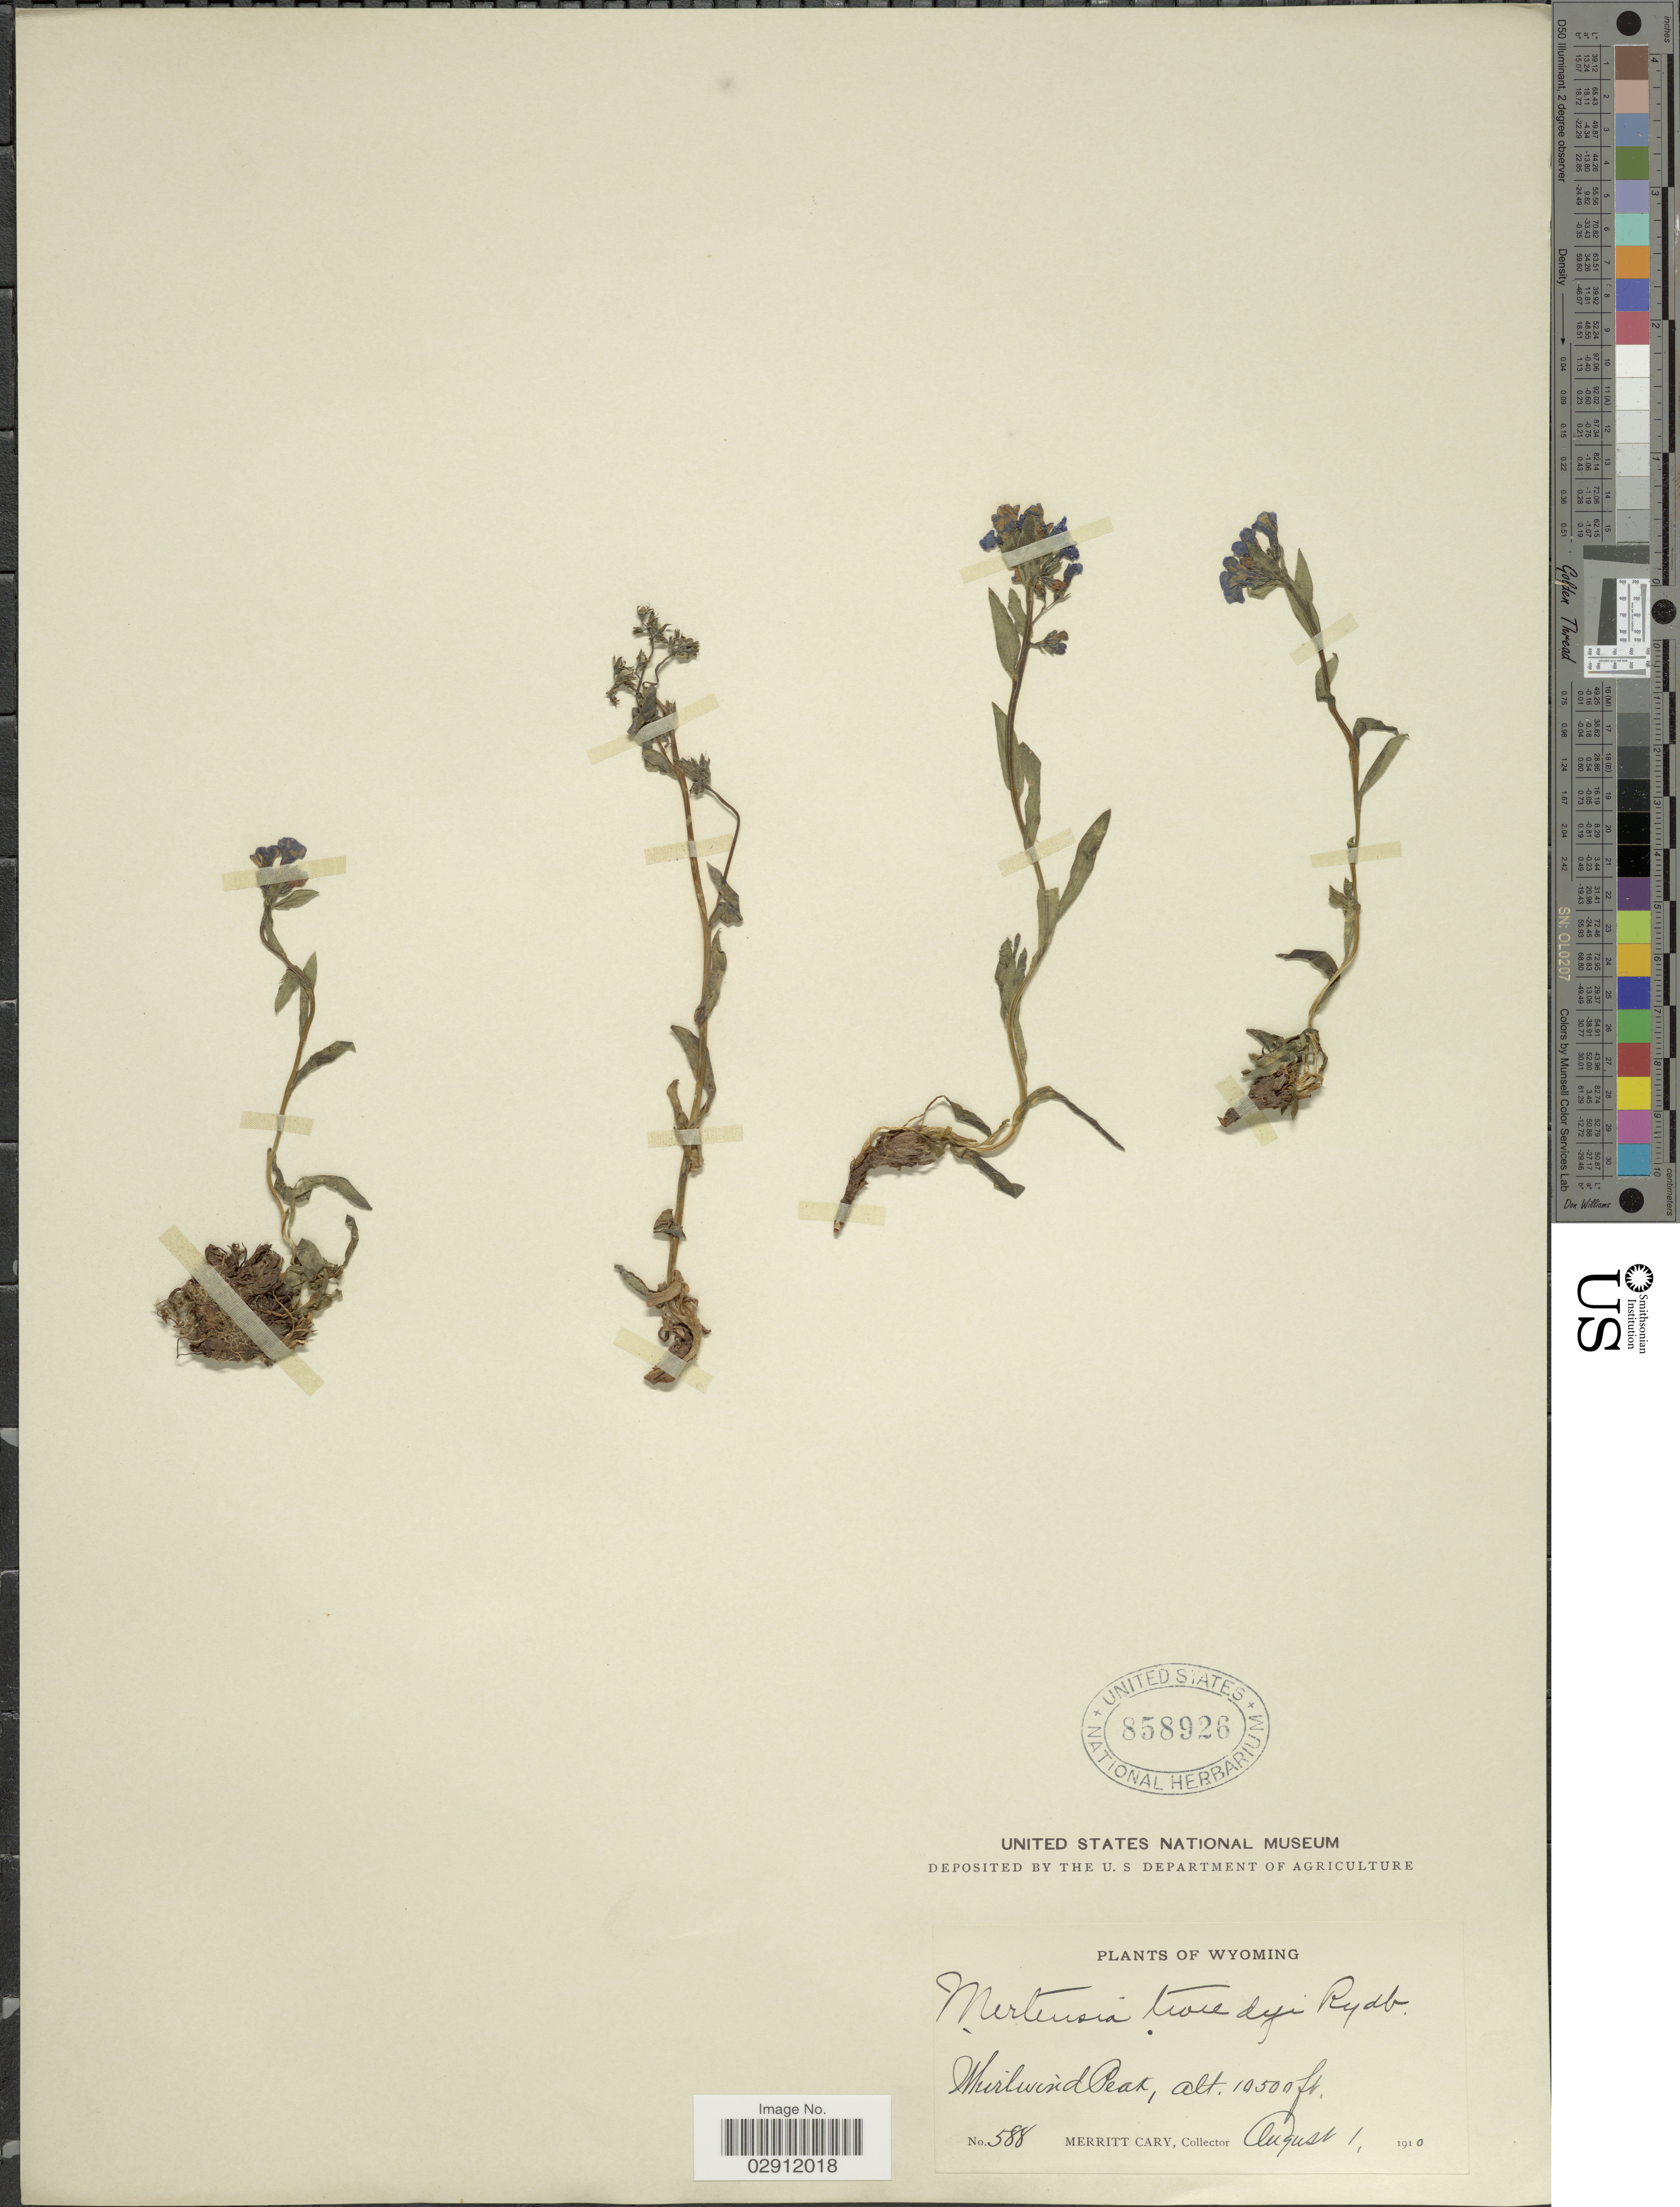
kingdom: Plantae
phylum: Tracheophyta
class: Magnoliopsida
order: Boraginales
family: Boraginaceae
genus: Mertensia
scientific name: Mertensia alpina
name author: (Torr.) G. Don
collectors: M. Carry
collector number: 588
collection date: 1910-08-01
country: United States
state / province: Wyoming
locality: Whirlwind Peak.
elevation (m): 3200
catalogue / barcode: US 858926